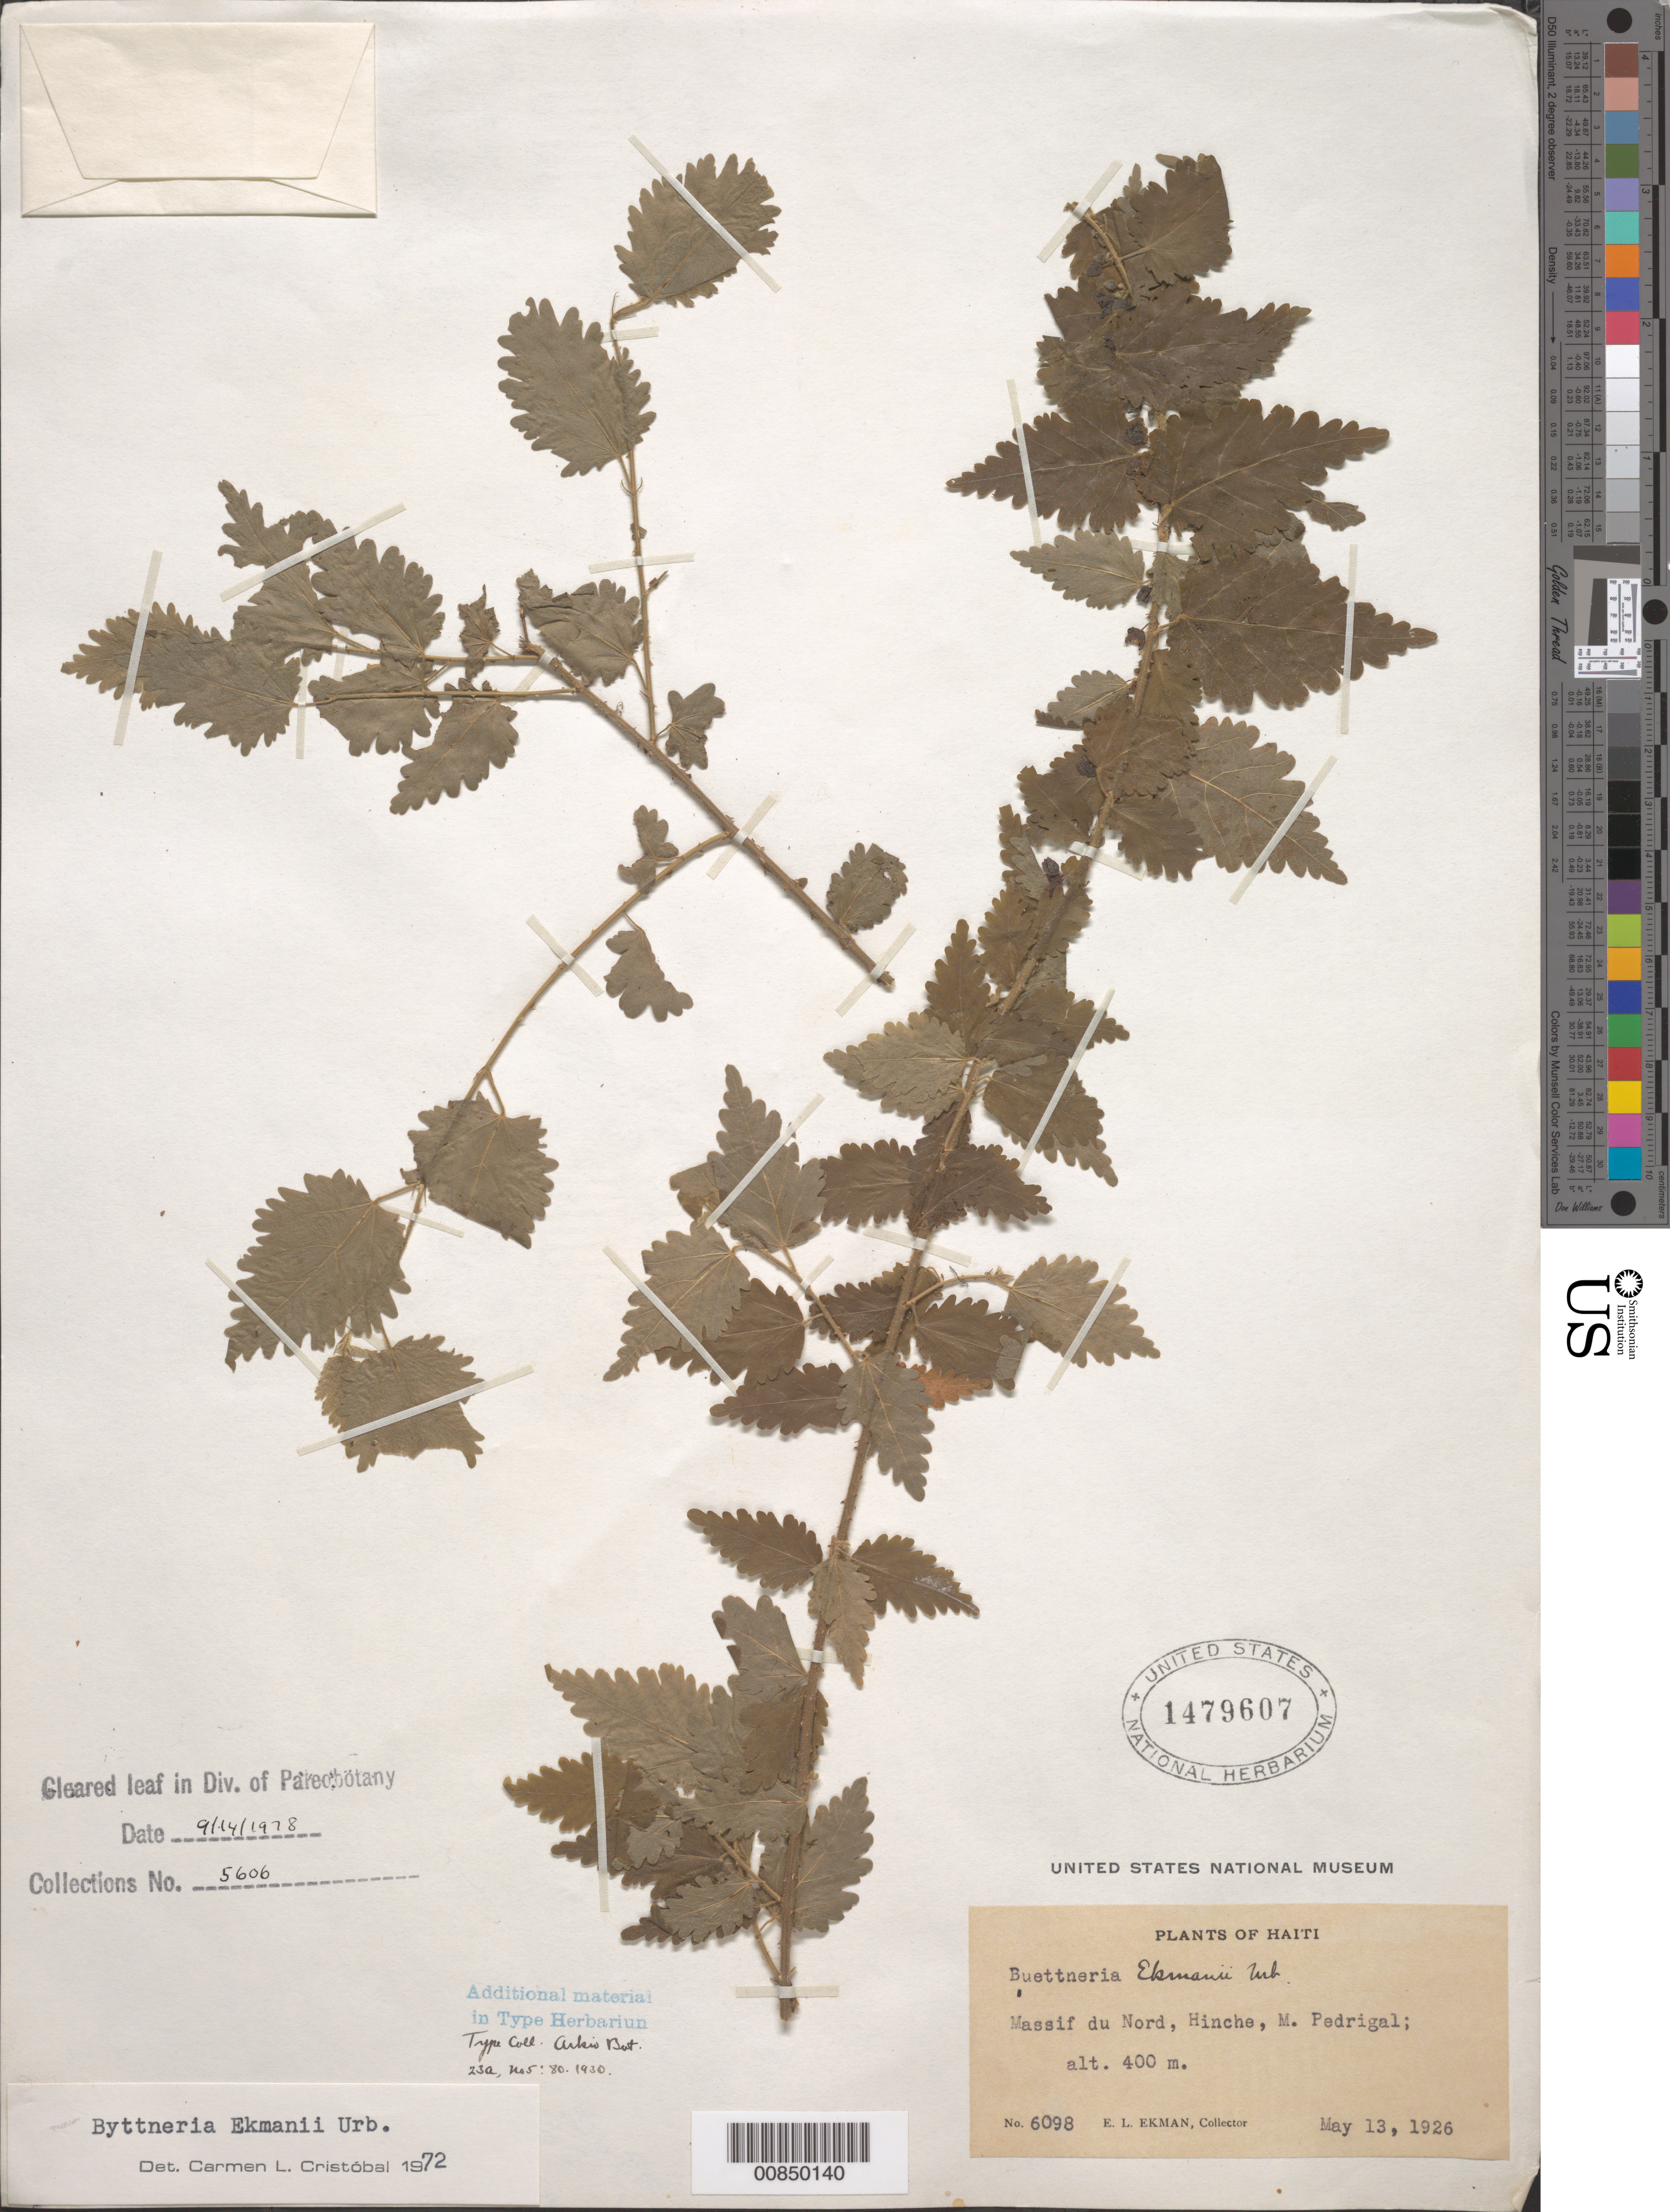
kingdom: Plantae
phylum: Tracheophyta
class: Magnoliopsida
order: Malvales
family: Malvaceae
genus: Byttneria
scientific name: Byttneria ekmanii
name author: Urb.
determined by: Cristóbal, C. L.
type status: Isotype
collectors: E. L. Ekman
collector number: H 6098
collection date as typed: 13 May 1926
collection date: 1926-05-13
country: Haiti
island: Hispaniola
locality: Massif du Nord, Hinche, M. Pedrigal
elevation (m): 400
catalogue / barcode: US 1479607